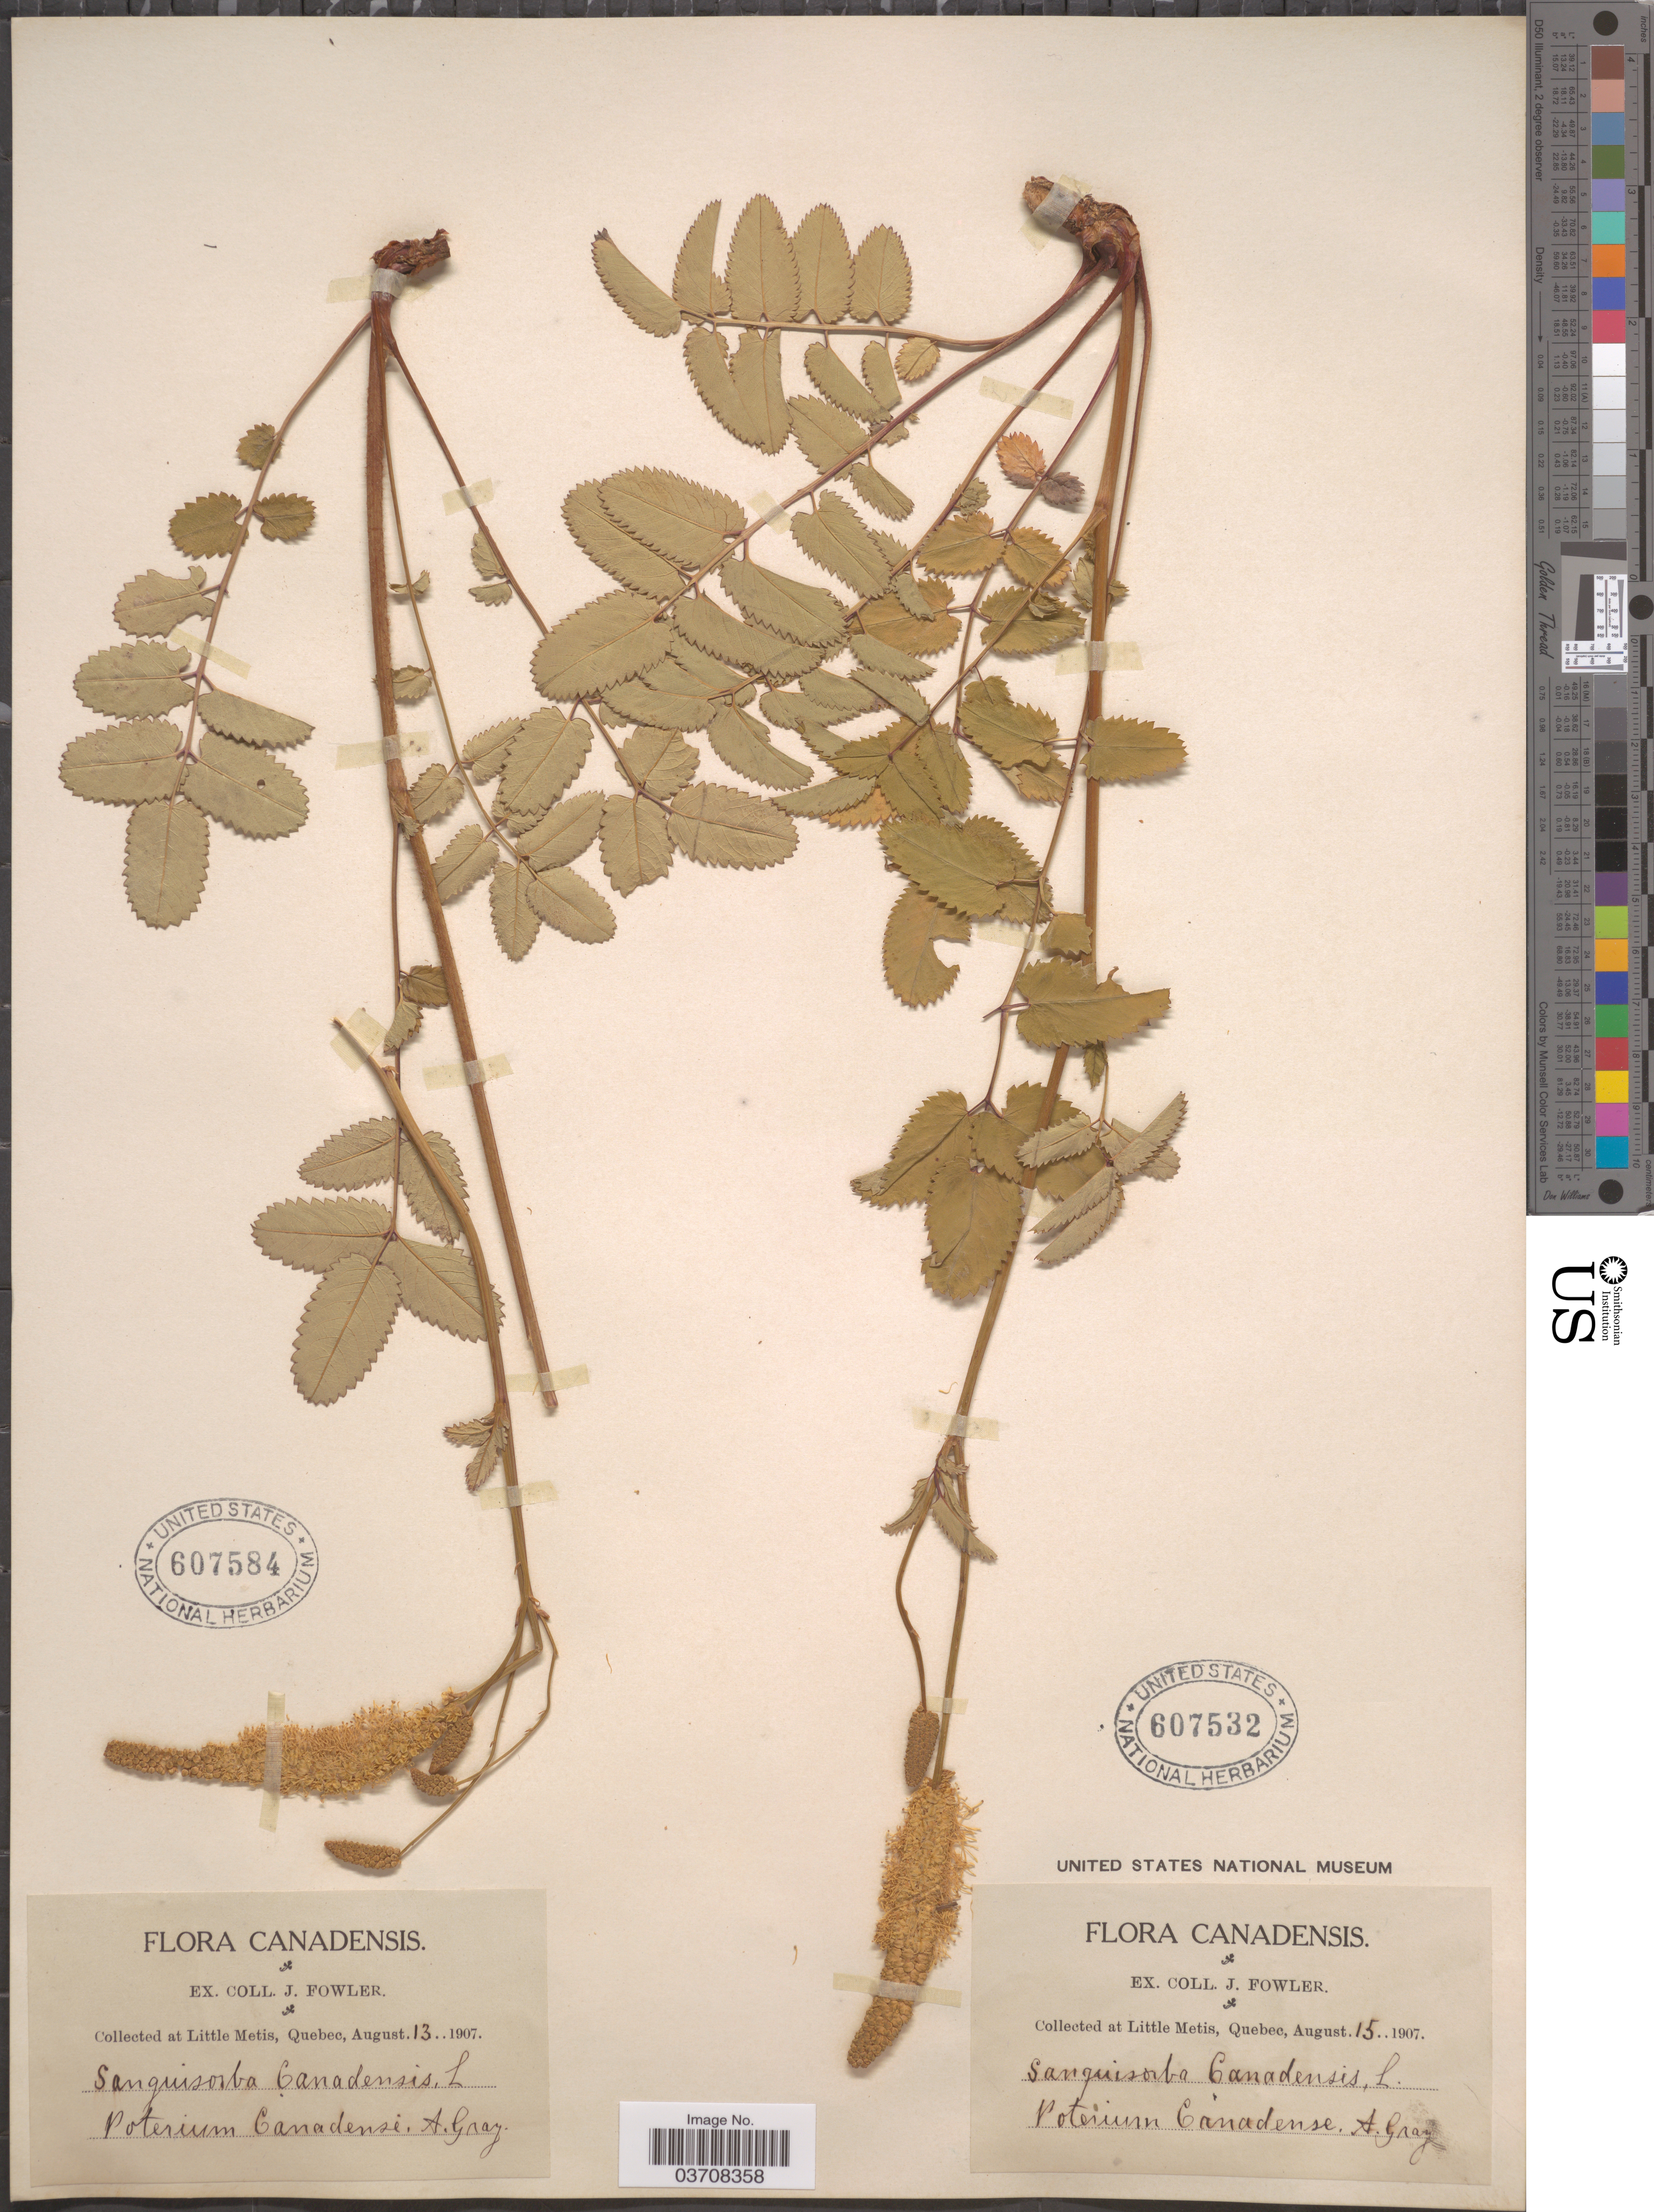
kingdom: Plantae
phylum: Tracheophyta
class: Magnoliopsida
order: Rosales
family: Rosaceae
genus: Sanguisorba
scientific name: Sanguisorba canadensis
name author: L.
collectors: J. Fowler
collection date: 1907-08-15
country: Canada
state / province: Quebec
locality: Little Metis.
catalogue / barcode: US 607532